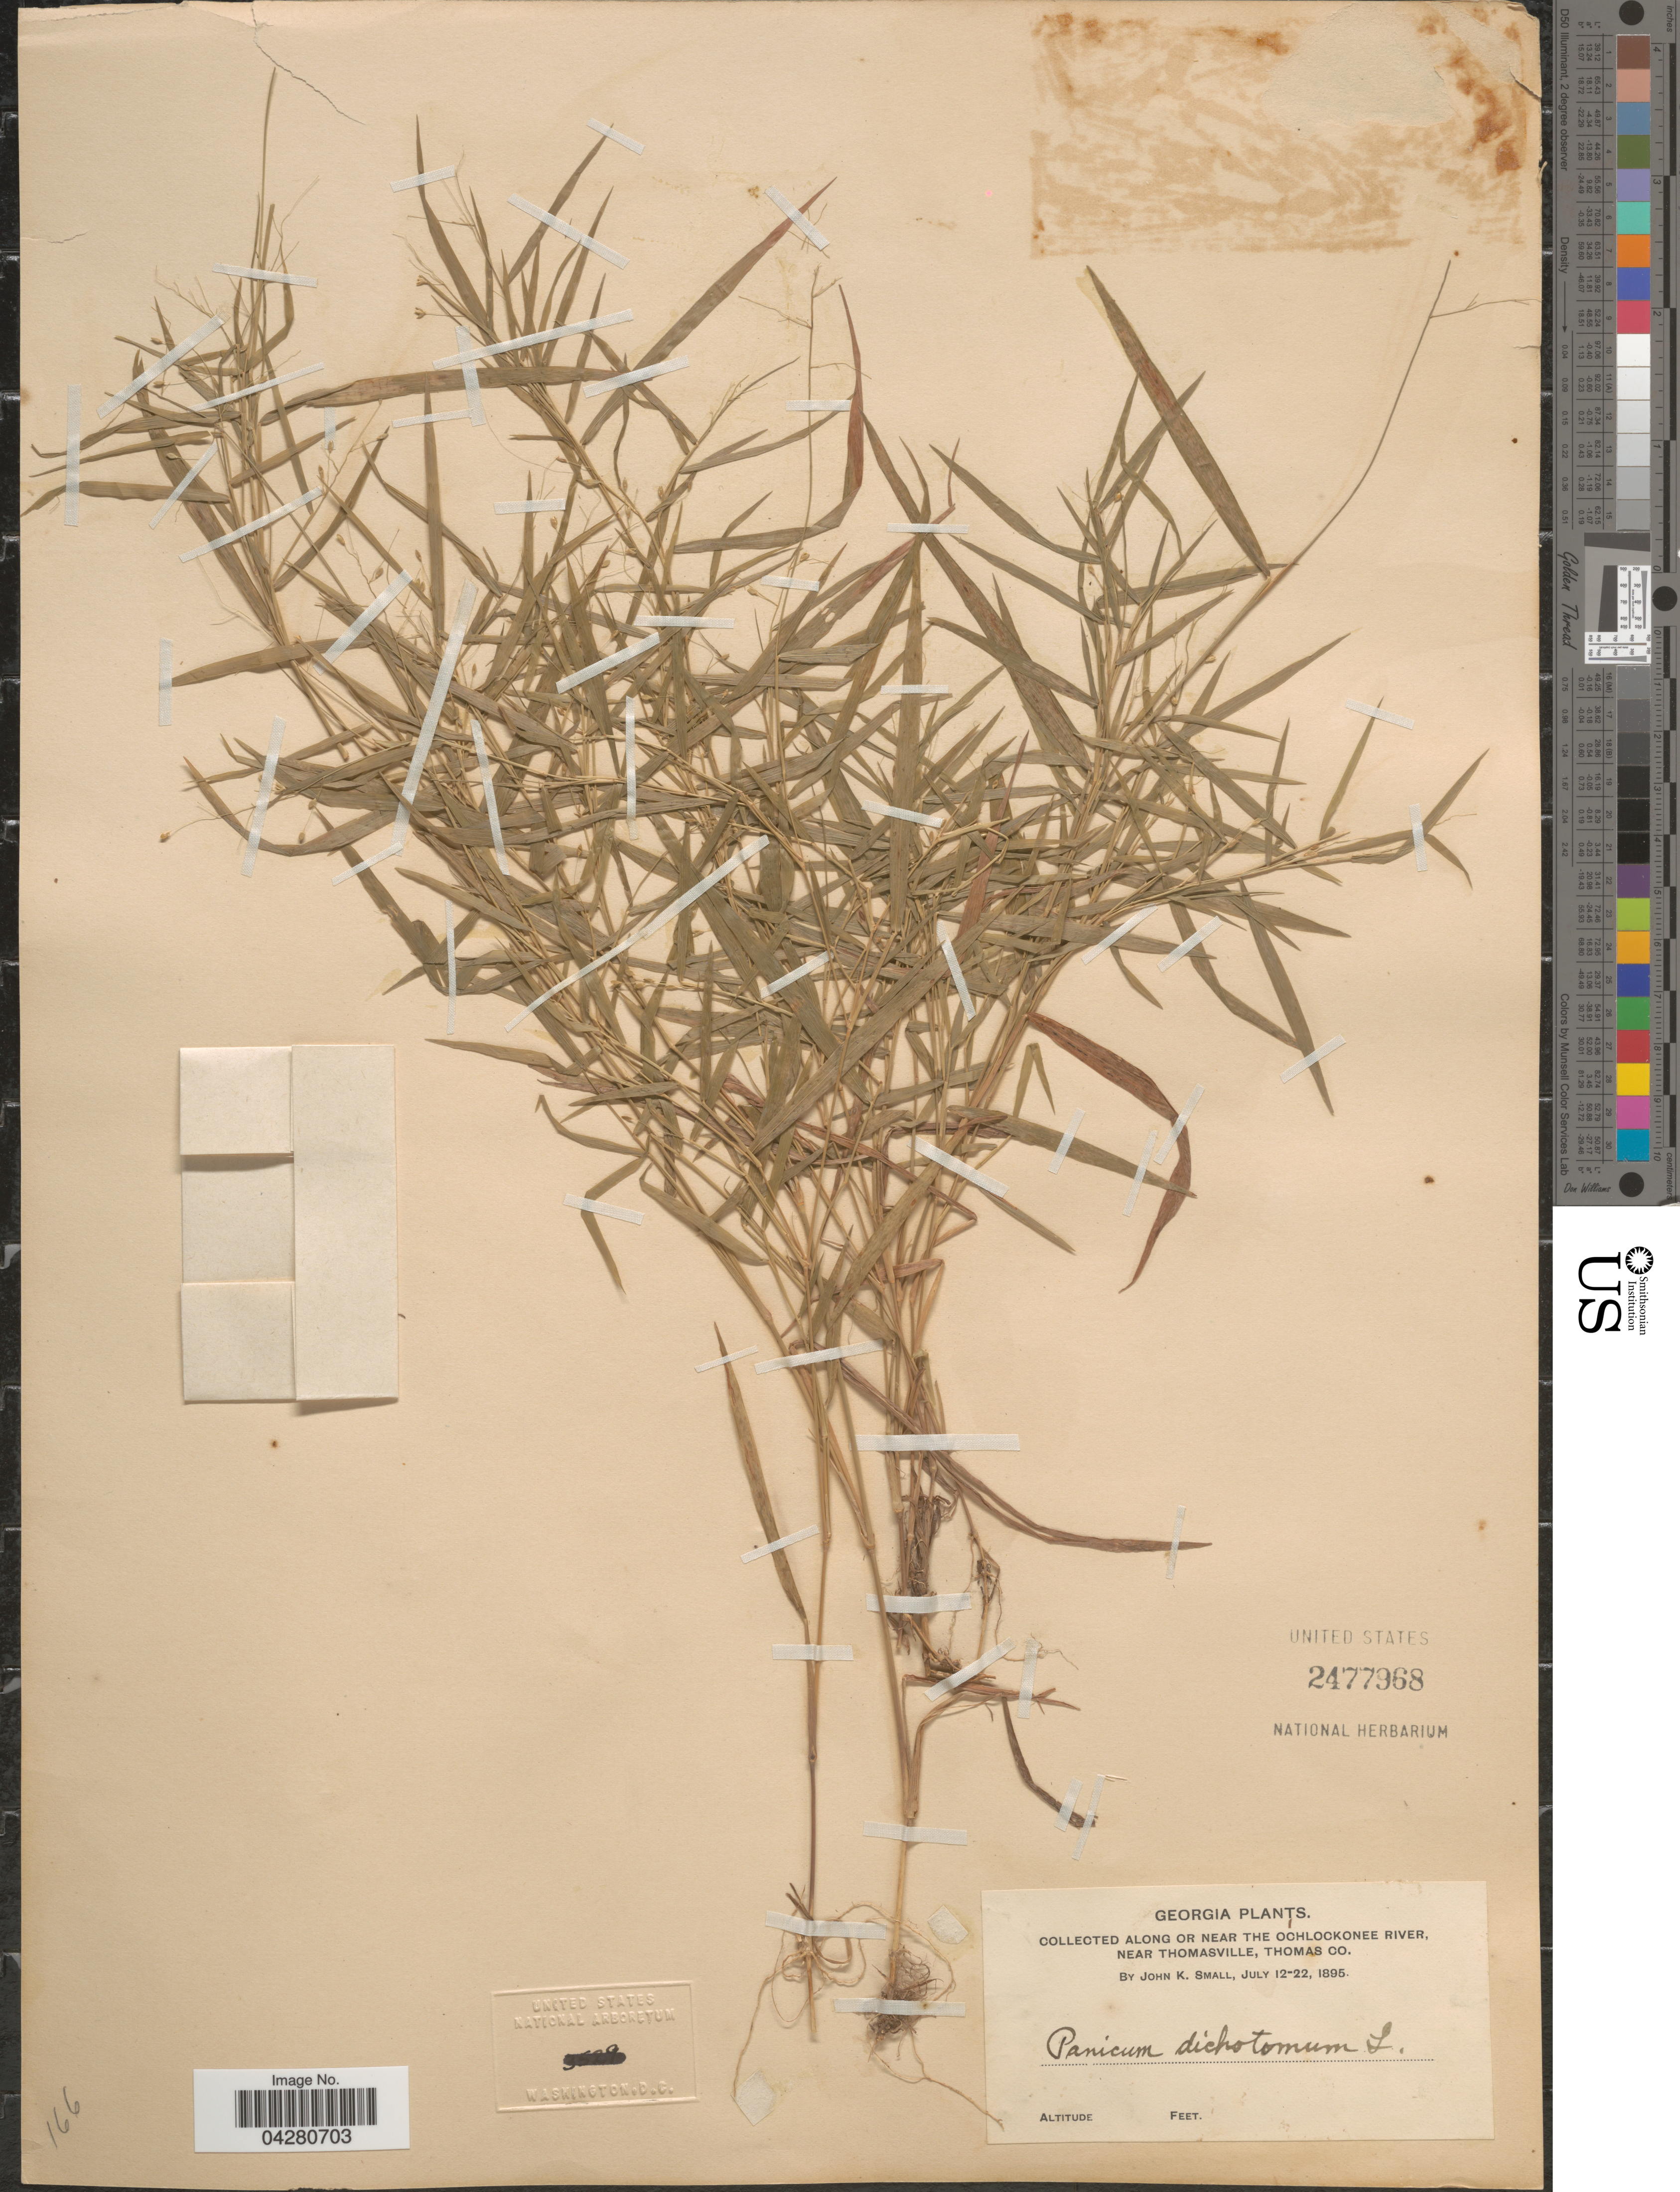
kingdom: Plantae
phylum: Tracheophyta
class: Liliopsida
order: Poales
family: Poaceae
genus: Dichanthelium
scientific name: Dichanthelium dichotomum var. dichotomum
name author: (L.) Gould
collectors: J. K. Small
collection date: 1895-07-12/1895-07-22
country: United States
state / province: Georgia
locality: Along or near the Ochlockonee River, near Thomasville, Thomas Co.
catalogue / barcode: US 2477968